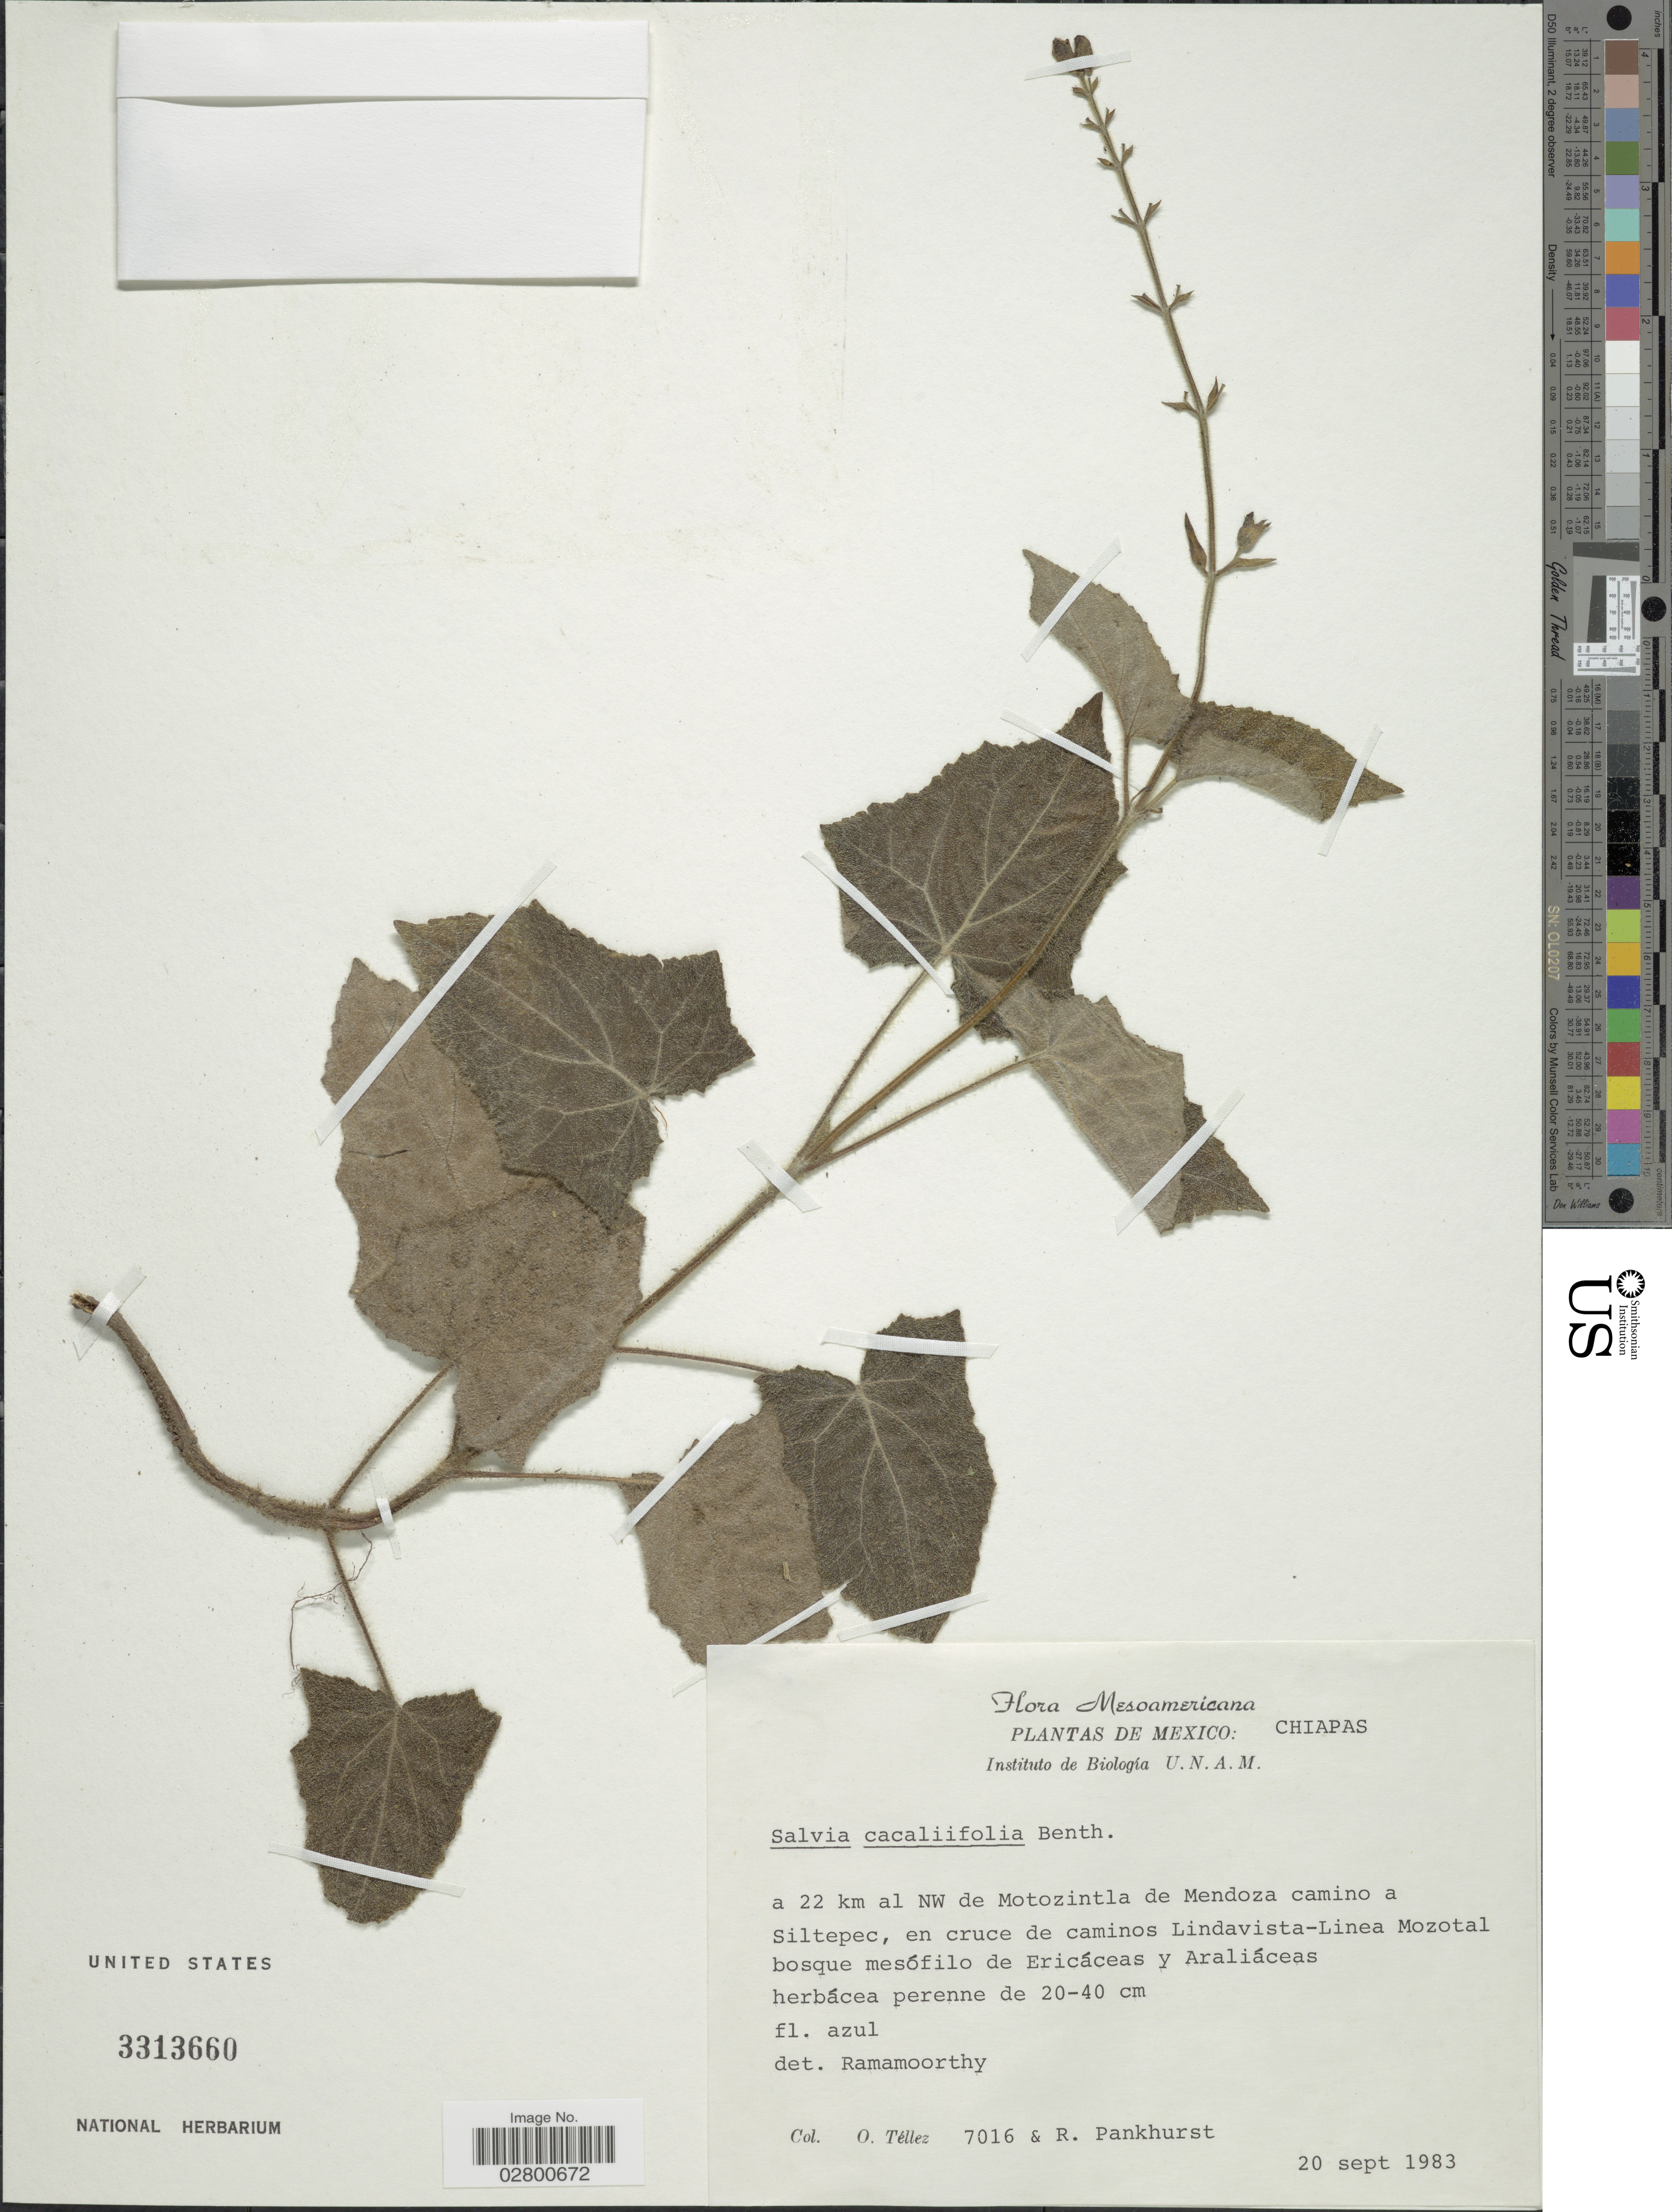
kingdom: Plantae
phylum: Tracheophyta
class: Magnoliopsida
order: Lamiales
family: Lamiaceae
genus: Salvia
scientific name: Salvia cacaliifolia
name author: Benth.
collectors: O. Tellez & R. Pankhurst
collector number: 7016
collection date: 1983-09-20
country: Mexico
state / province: Chiapas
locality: A 22 km al NW de Motozintla de Mendoza camino a Siltepec.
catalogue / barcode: US 3313660